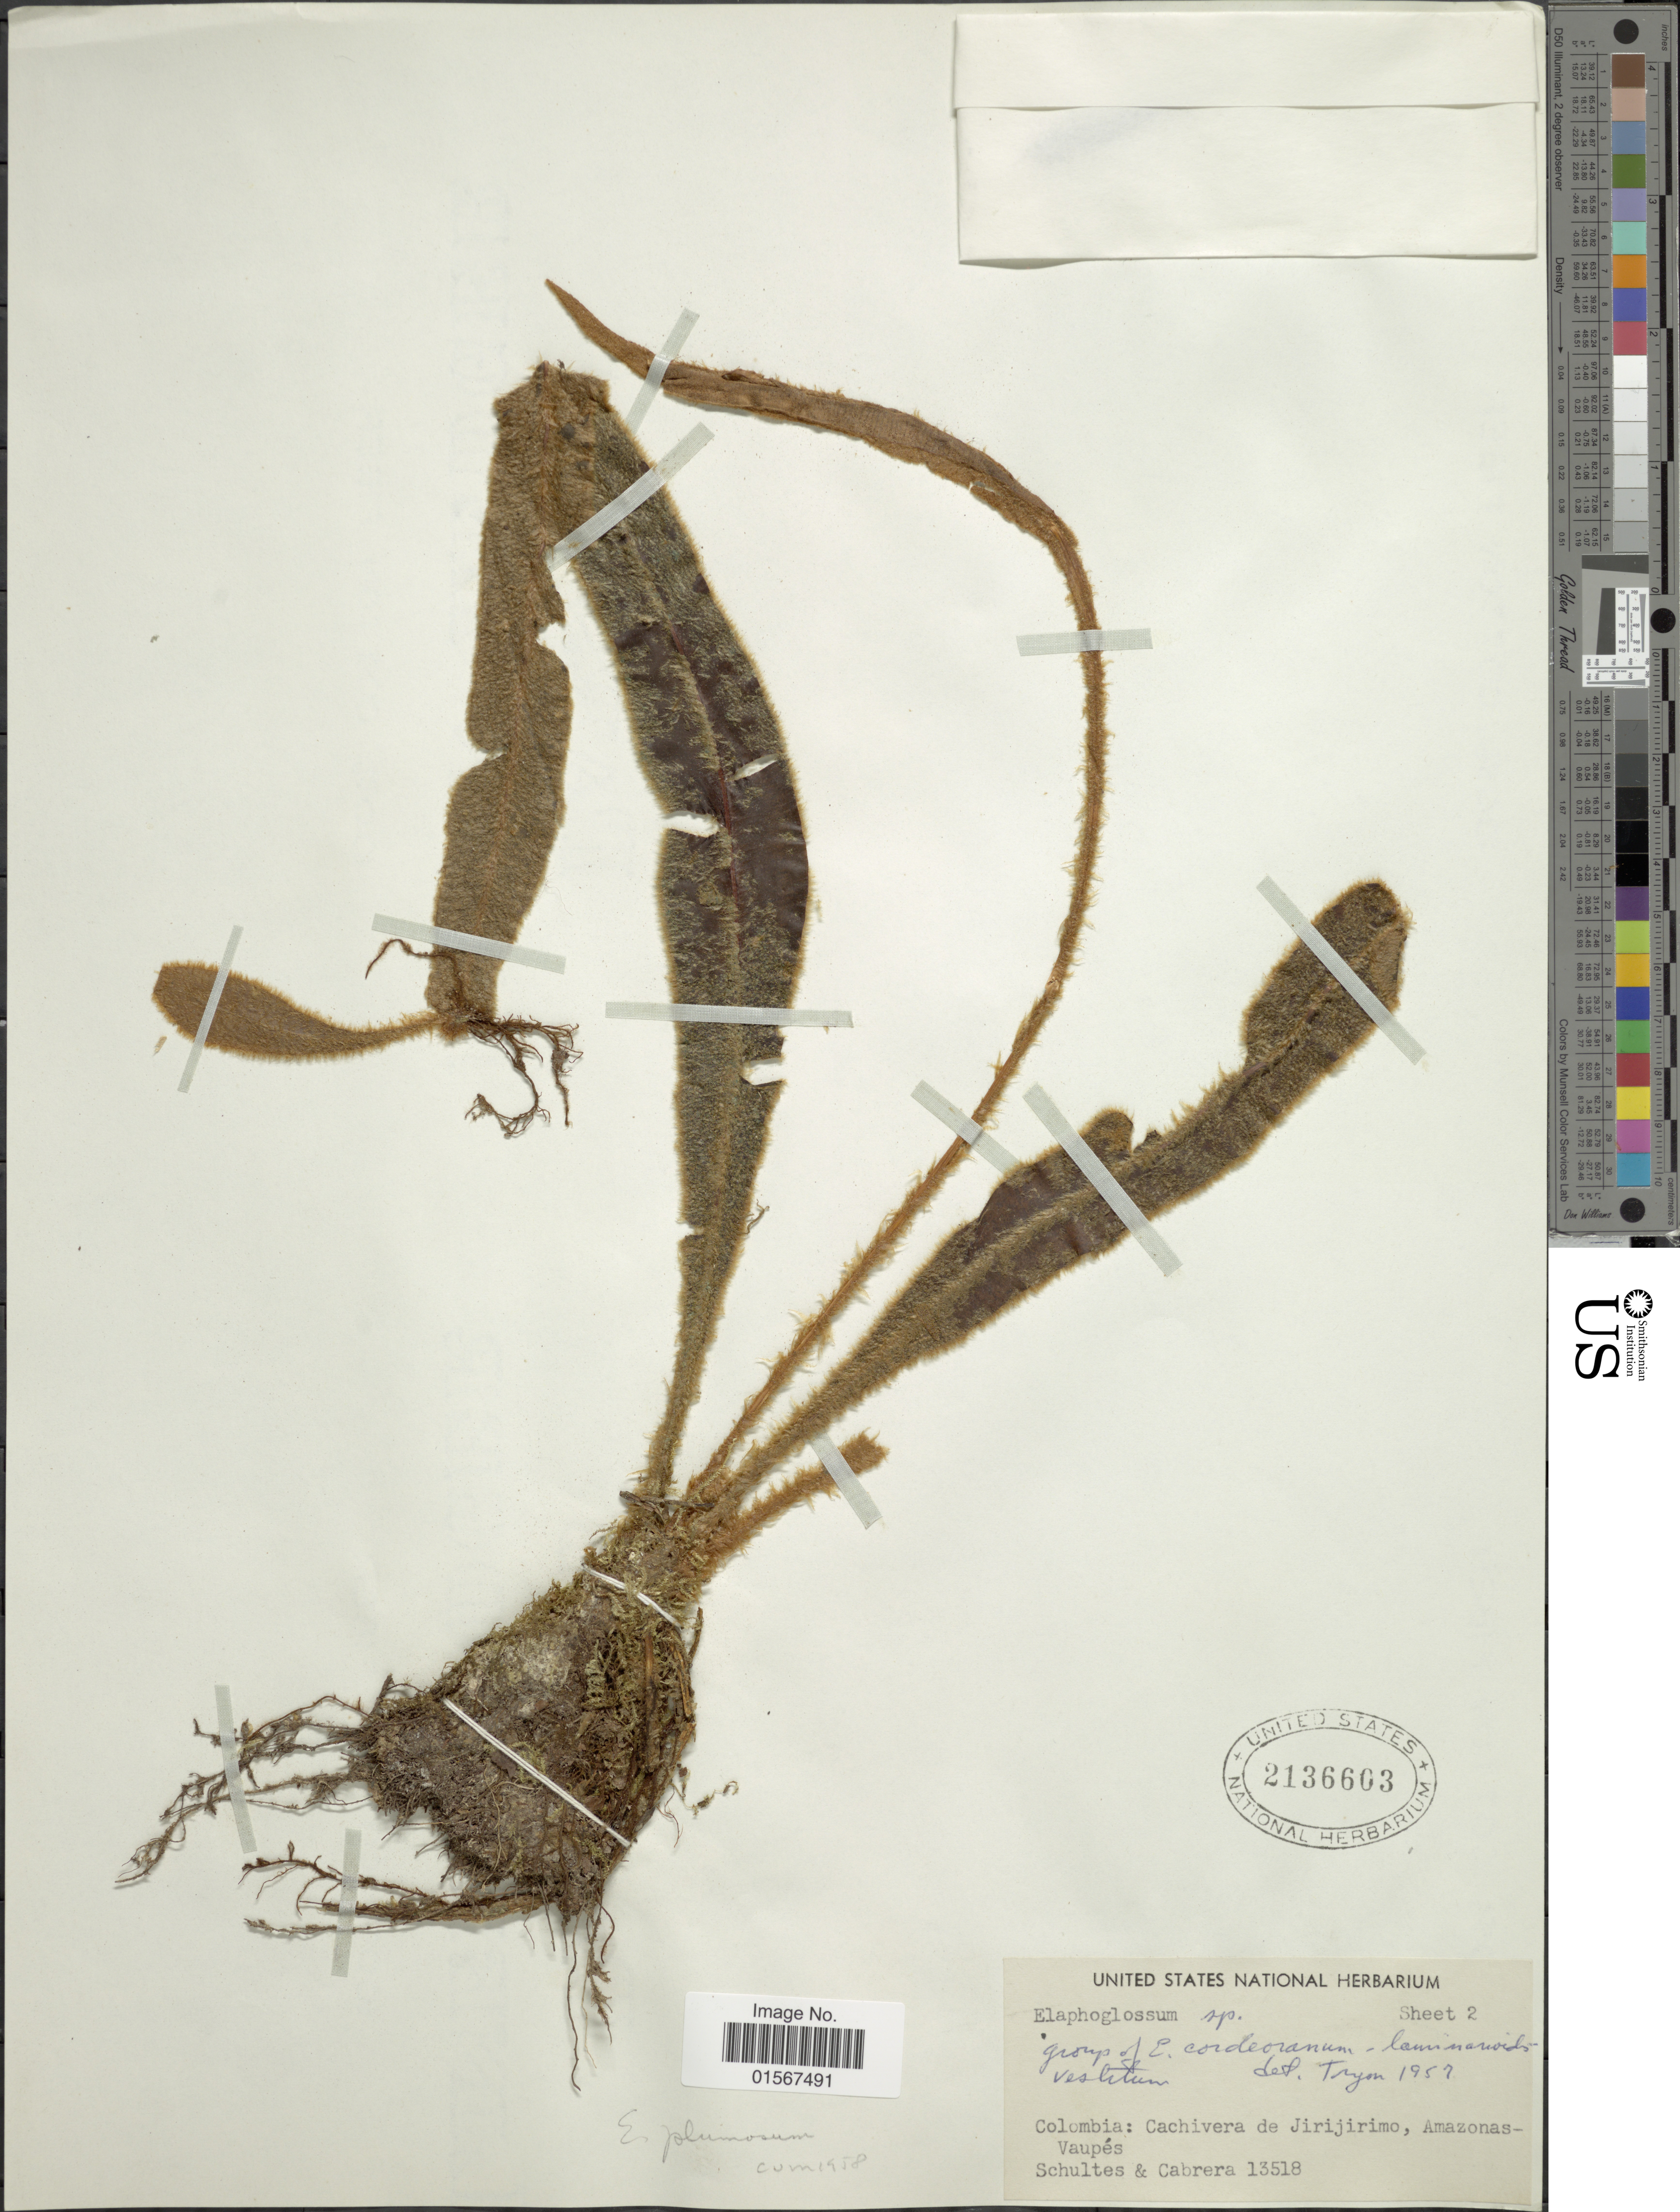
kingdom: Plantae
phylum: Tracheophyta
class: Polypodiopsida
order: Polypodiales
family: Dryopteridaceae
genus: Elaphoglossum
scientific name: Elaphoglossum plumosum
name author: (Fée) T. Moore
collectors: -- Schultes & Cabrera, --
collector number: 13518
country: Colombia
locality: Colombia, Cachivera de Jirijirimo, Amazonas-Vaupés.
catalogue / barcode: US 2136603